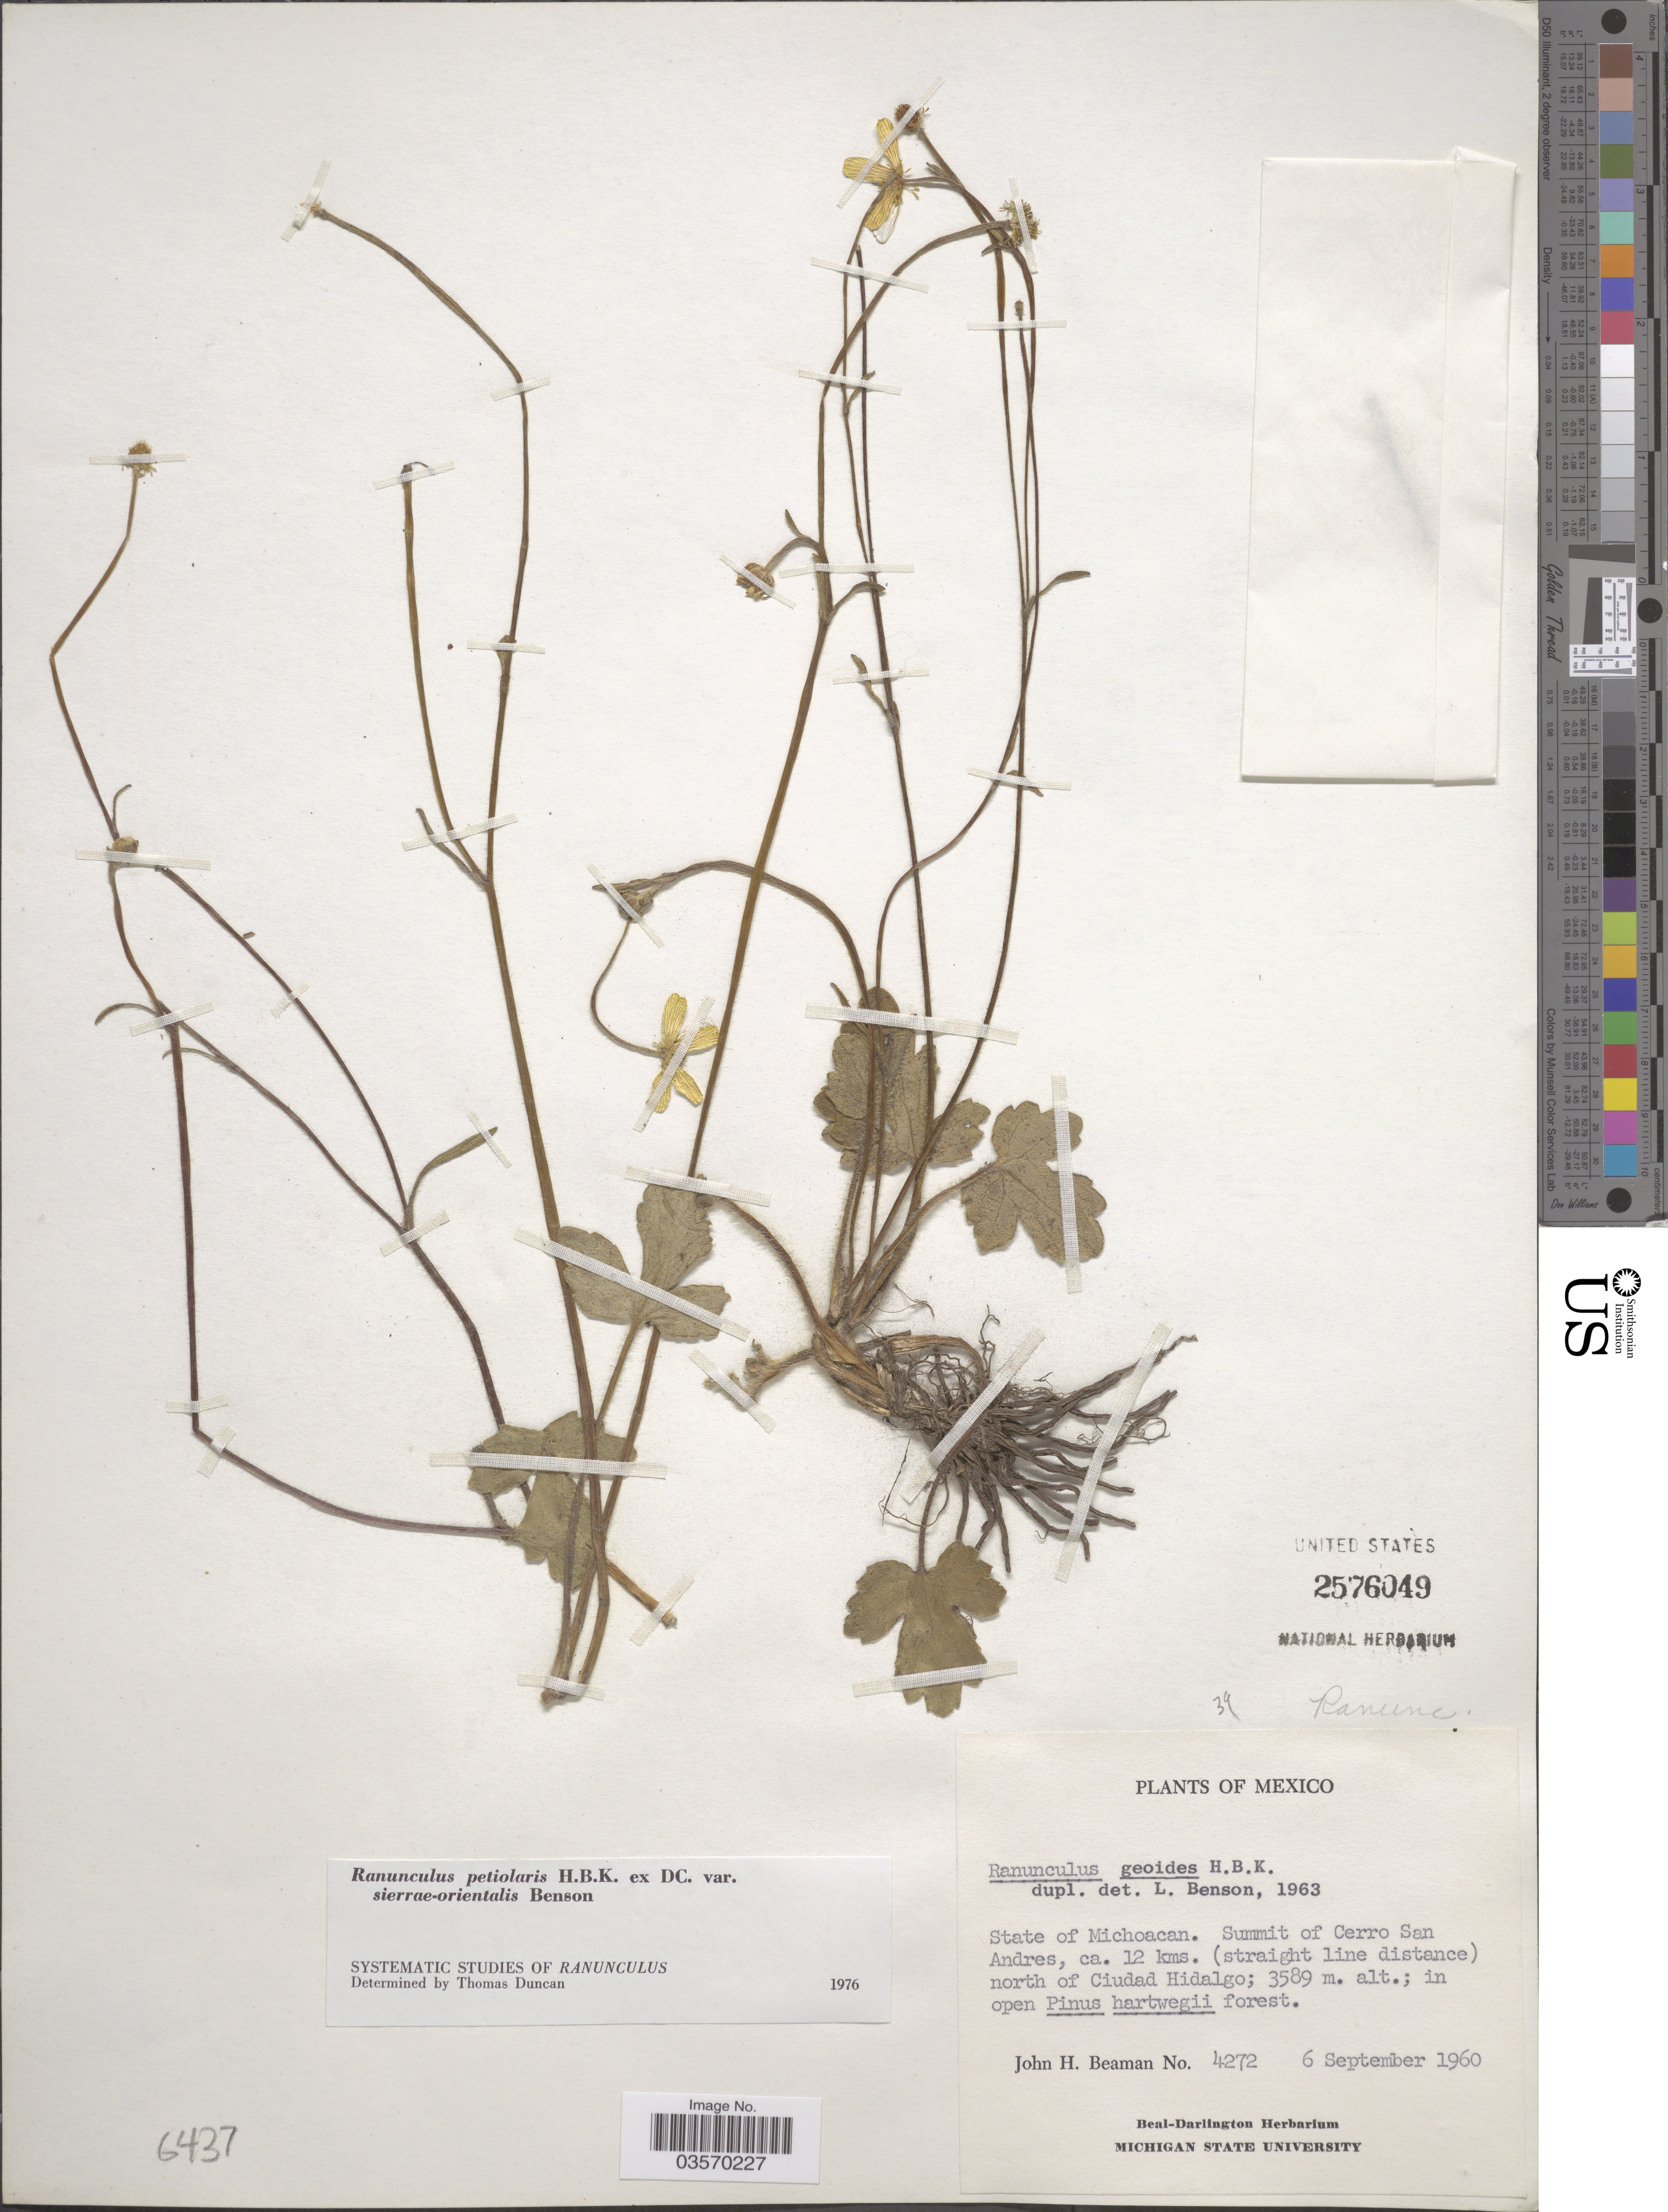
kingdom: Plantae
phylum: Tracheophyta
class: Magnoliopsida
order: Ranunculales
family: Ranunculaceae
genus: Ranunculus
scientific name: Ranunculus petiolaris var. sierrae-orientalis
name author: L.D. Benson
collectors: J. H. Beaman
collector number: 4272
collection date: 1960-09-06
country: Mexico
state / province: Michoacán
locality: Summit of Cerro San Andres, ca. 12 kms. (straight line distance) north of Ciudad Hidalgo.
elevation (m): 3589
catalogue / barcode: US 2576049